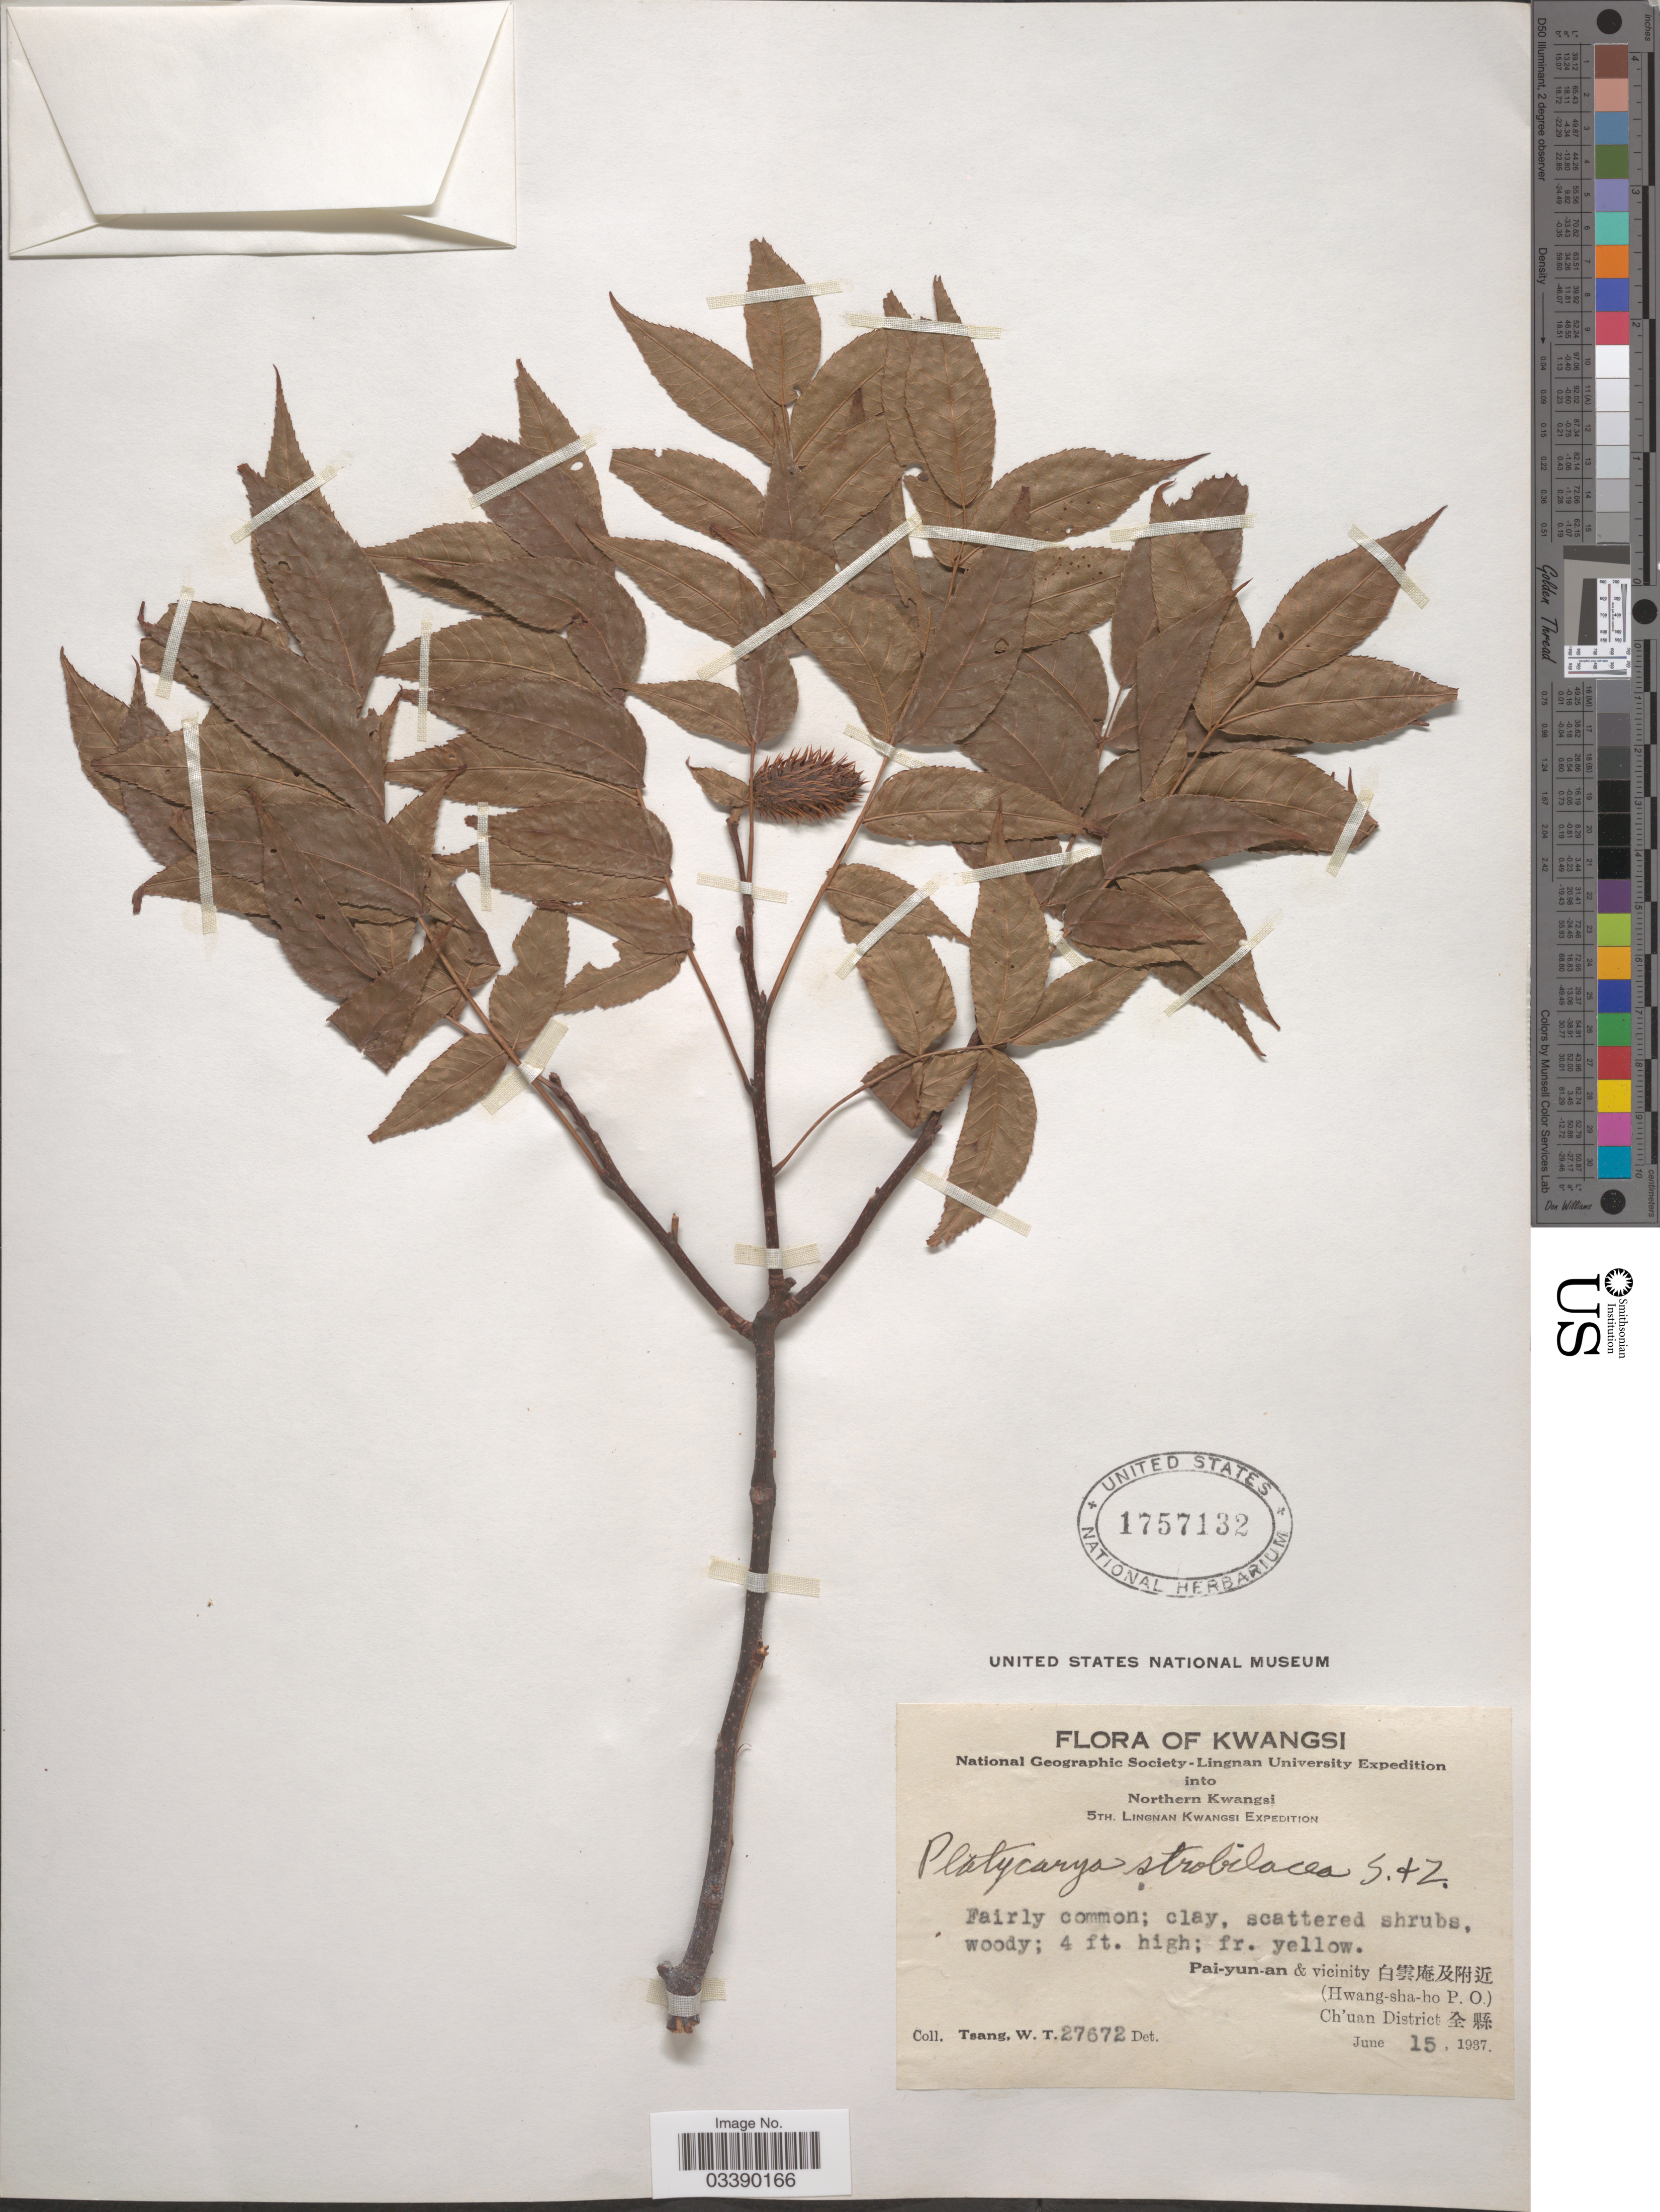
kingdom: Plantae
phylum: Tracheophyta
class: Magnoliopsida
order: Fagales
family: Juglandaceae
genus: Platycarya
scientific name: Platycarya strobilacea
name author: Siebold & Zucc.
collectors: W. T. Tsang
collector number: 27672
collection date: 1937-06-15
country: China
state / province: Guangxi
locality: Kwangsi.Northern Kwangsi. Pai-yun-nan & vicinity (Hwang-sha-ho P.O.) Ch'uan District .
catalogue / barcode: US 1757132